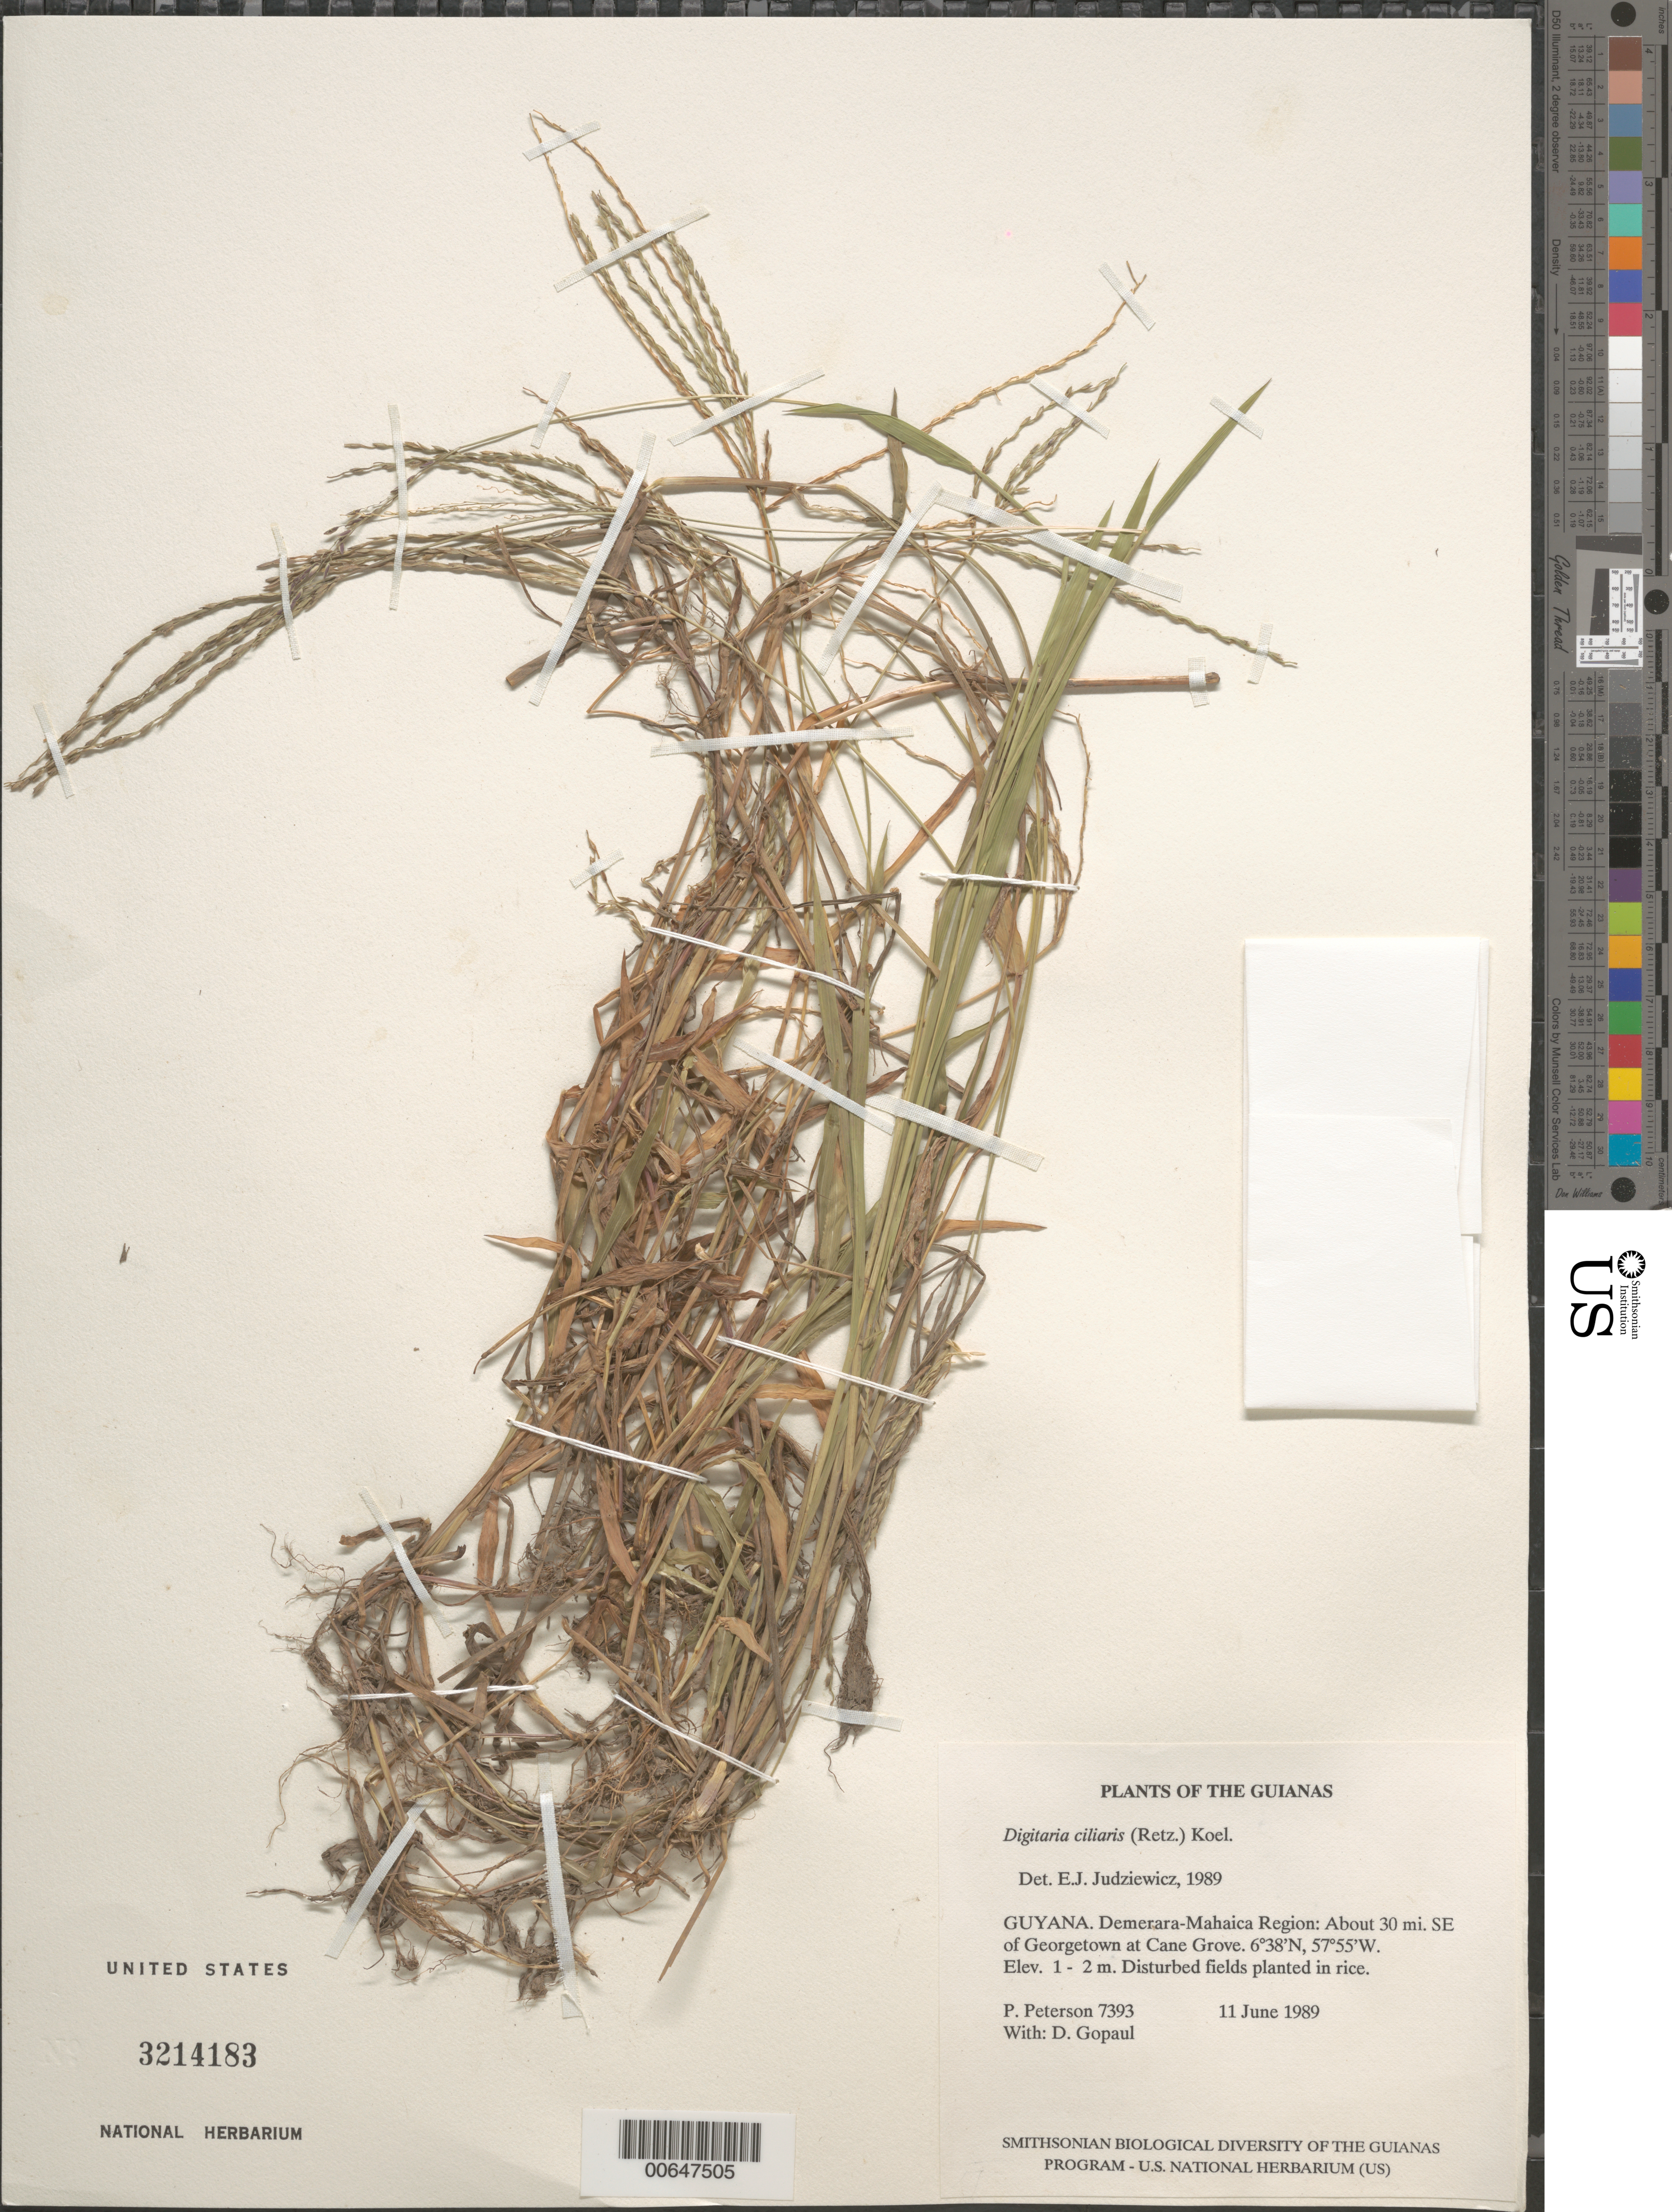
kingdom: Plantae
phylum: Tracheophyta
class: Liliopsida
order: Poales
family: Poaceae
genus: Digitaria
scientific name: Digitaria ciliaris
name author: (Retz.) Koeler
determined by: Judziewicz, E. J.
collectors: P. M. Peterson & D. Gopaul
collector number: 7393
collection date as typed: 11 June 1989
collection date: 1989-06-11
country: Guyana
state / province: Demerara-Mahaica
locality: About 30 mi. SE of Georgetown at Cane Grove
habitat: Disturbed fields planted in rice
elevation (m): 1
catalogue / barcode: US 3214183